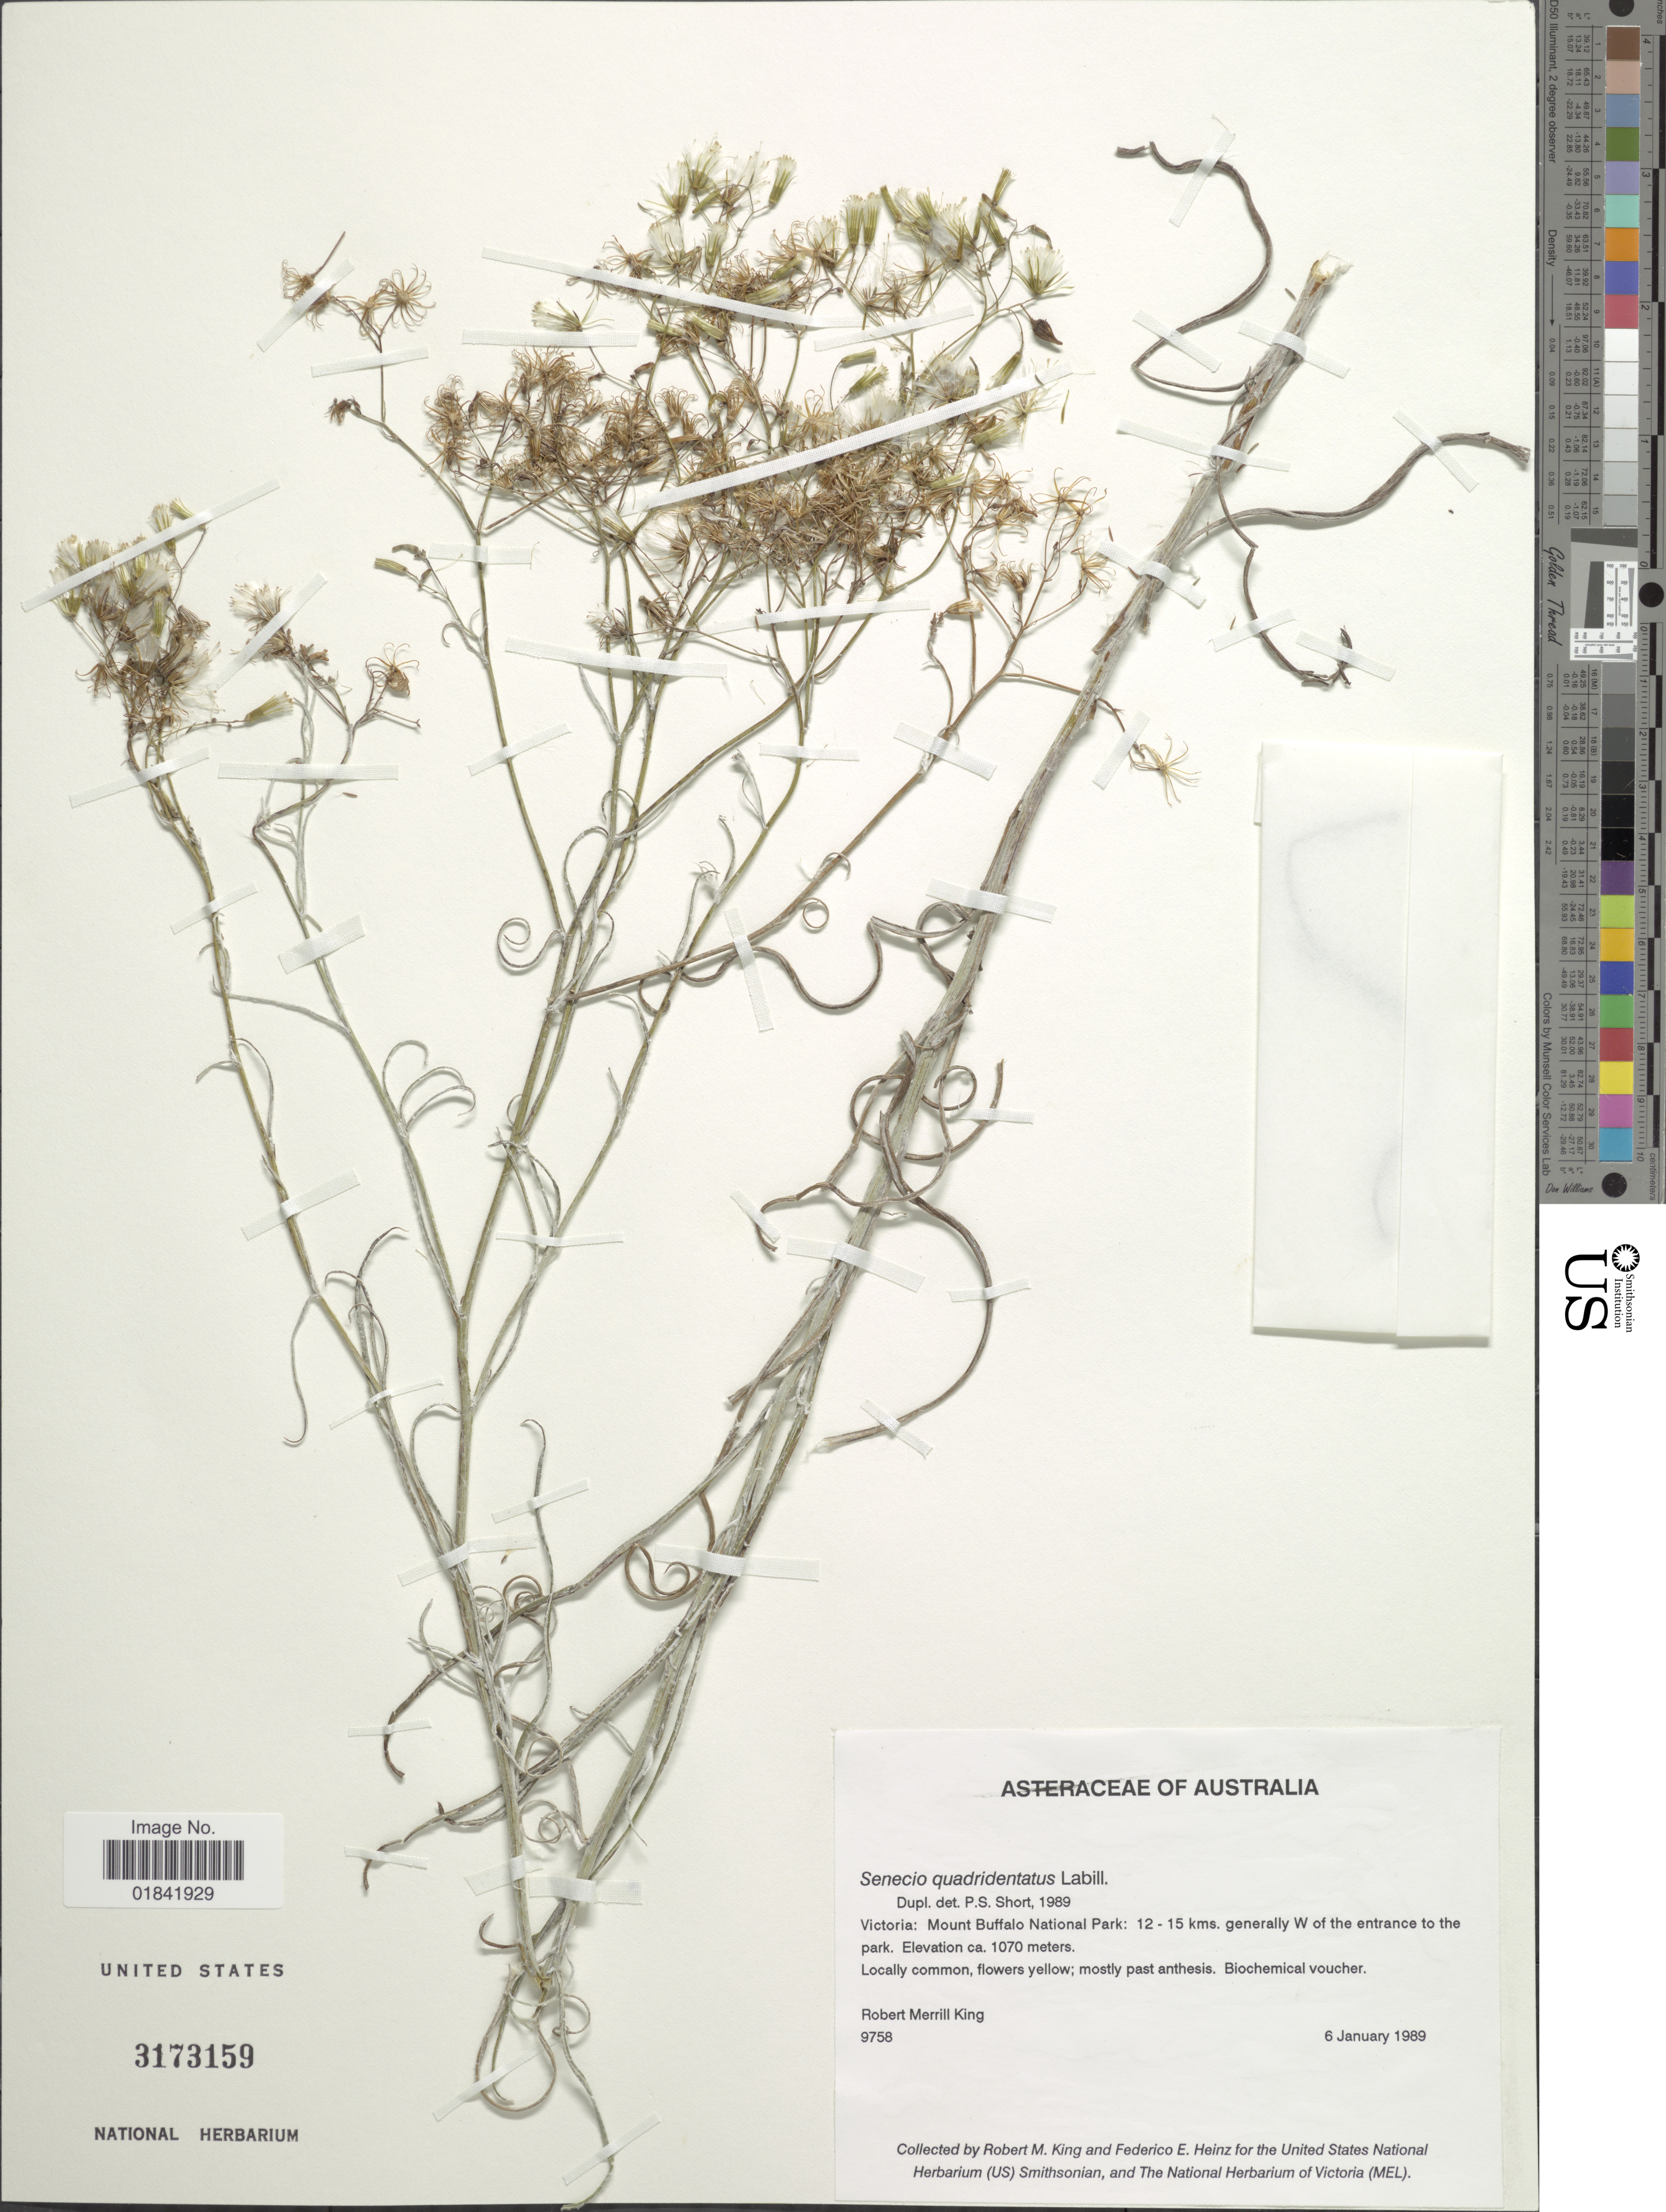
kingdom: Plantae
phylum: Tracheophyta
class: Magnoliopsida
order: Asterales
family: Asteraceae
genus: Senecio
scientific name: Senecio quadridentatus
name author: Labill.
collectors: R. M. King & F. Heinz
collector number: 9758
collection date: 1989-01-06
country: Australia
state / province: Victoria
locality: Victoria: Mount Buffalo National Park, 12-15 kms, generally W of the entrance to the park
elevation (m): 1070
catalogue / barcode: US 3173159